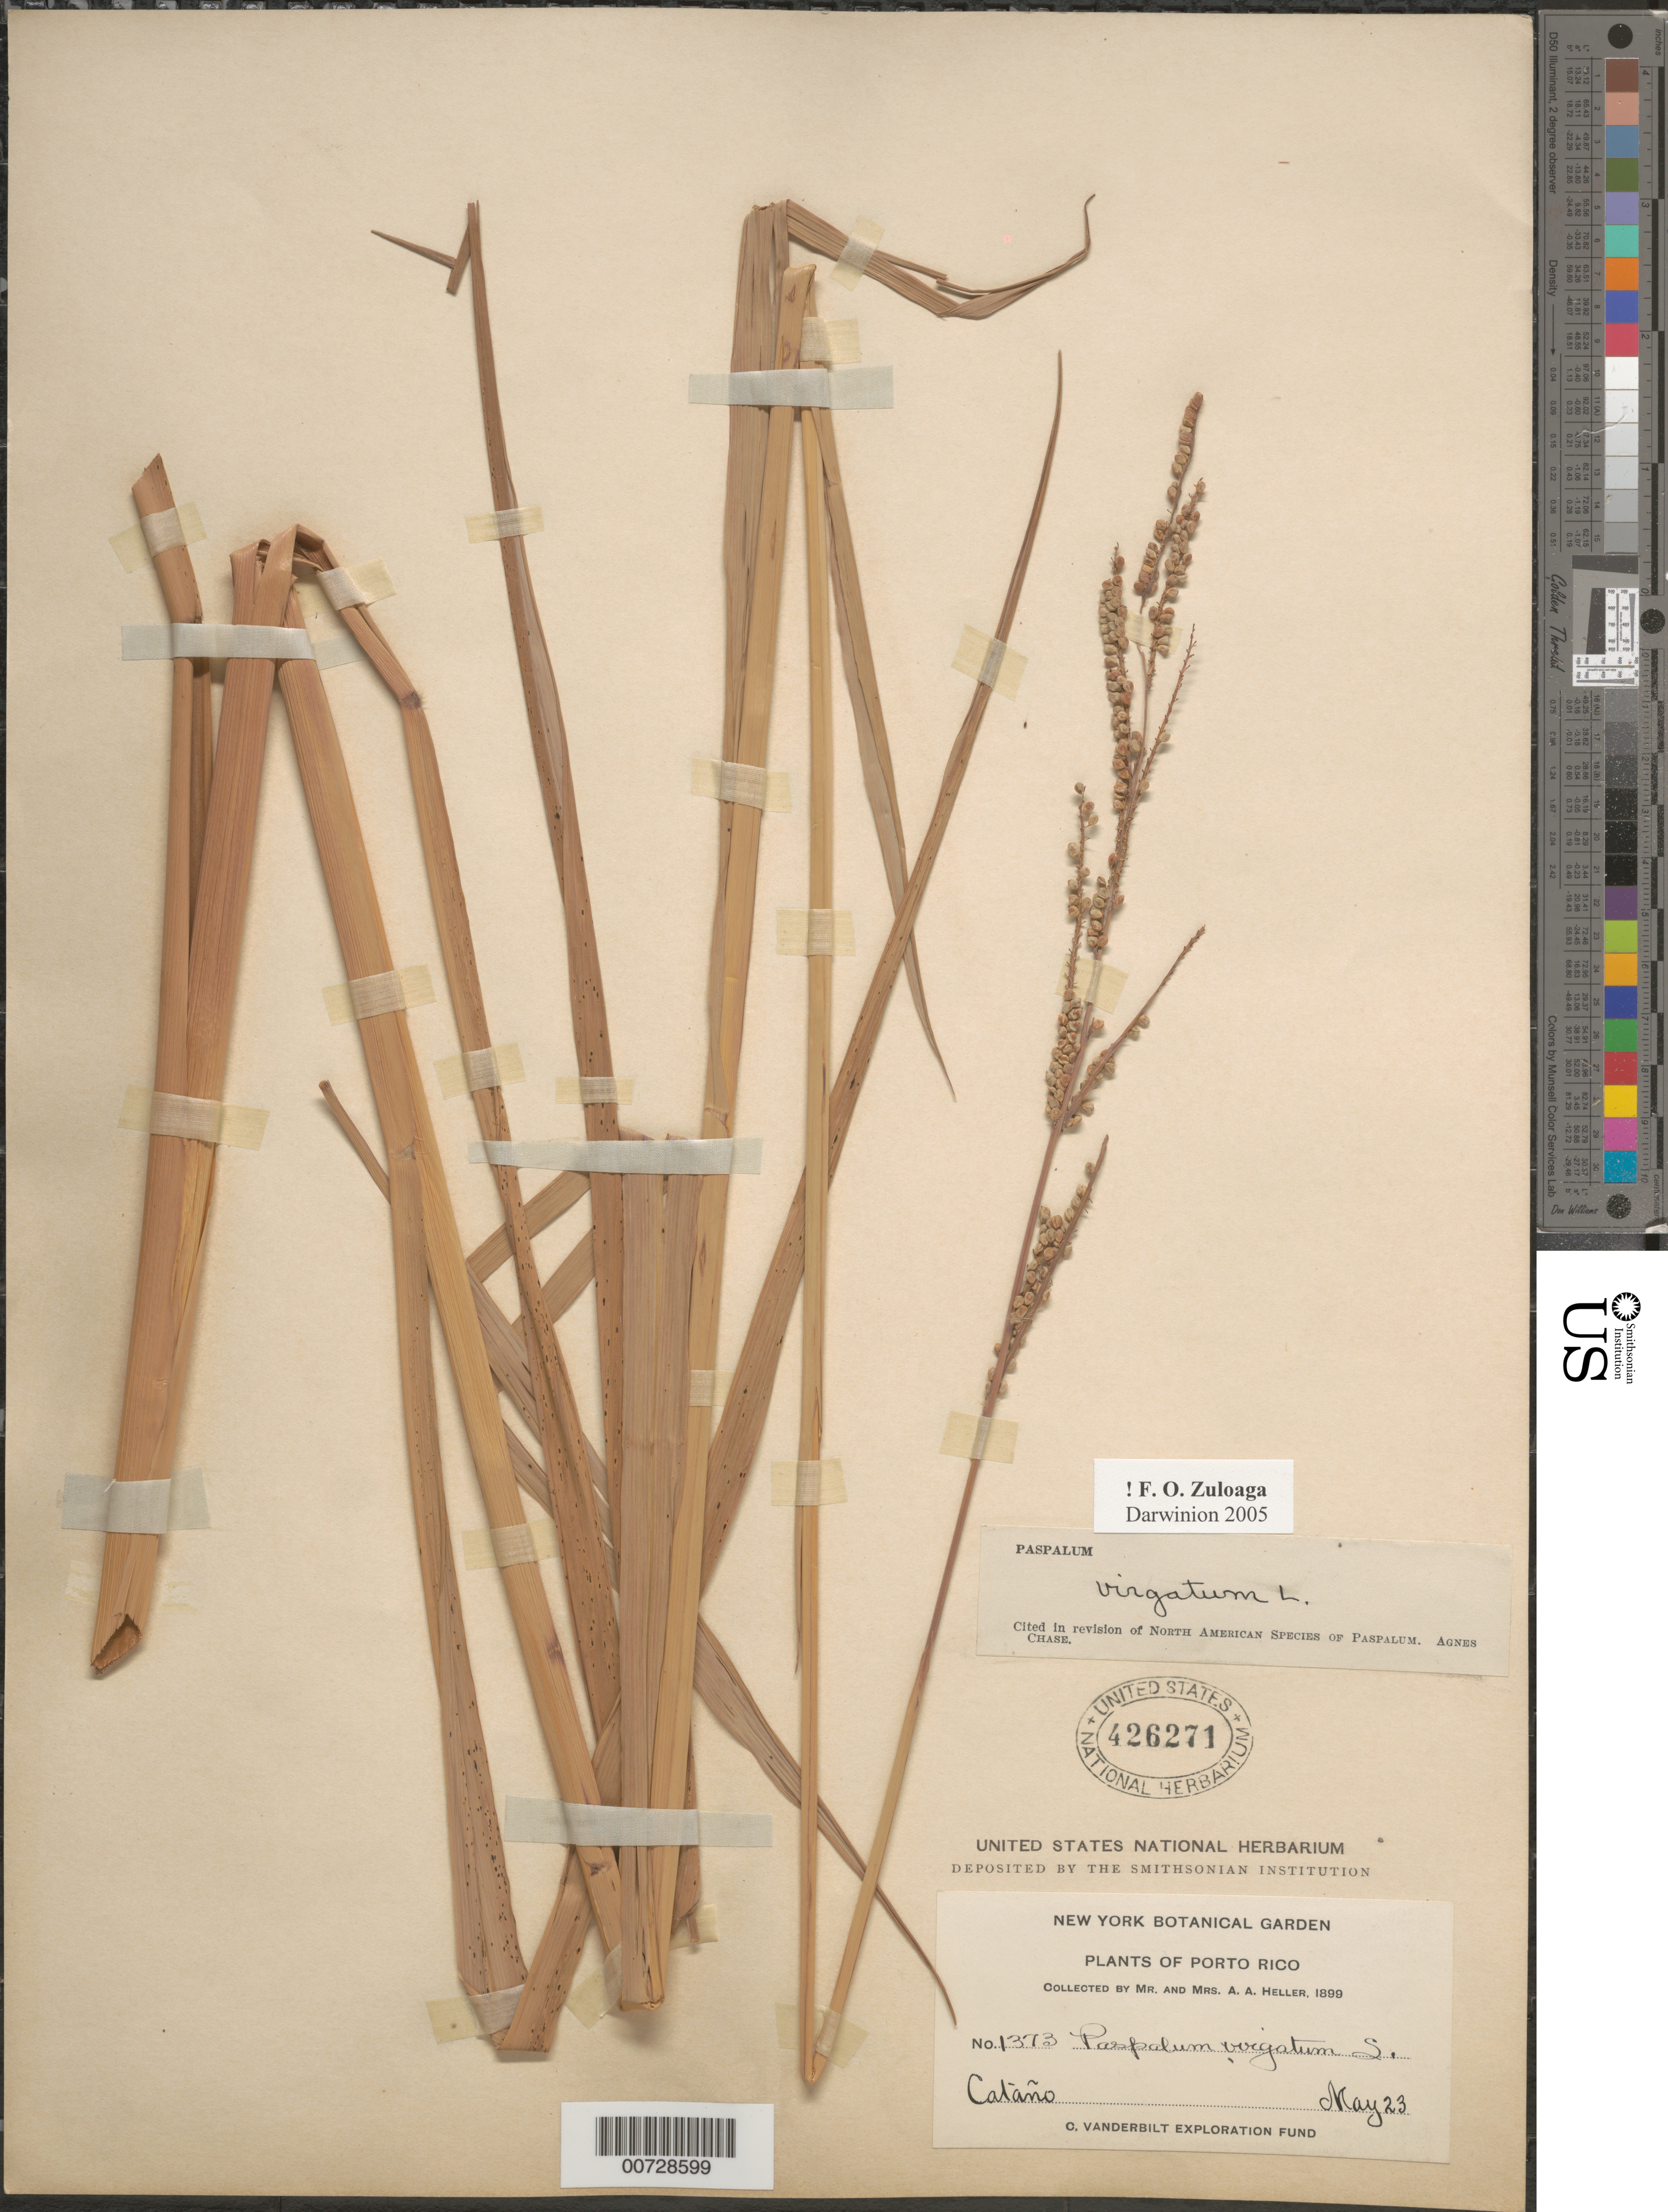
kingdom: Plantae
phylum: Tracheophyta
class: Liliopsida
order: Poales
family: Poaceae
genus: Paspalum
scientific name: Paspalum virgatum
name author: L.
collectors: A. A. Heller & E. G. Heller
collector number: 1373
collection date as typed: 23 May 1899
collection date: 1899-05-23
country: Puerto Rico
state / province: Cataño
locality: Cataño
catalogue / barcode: US 426271